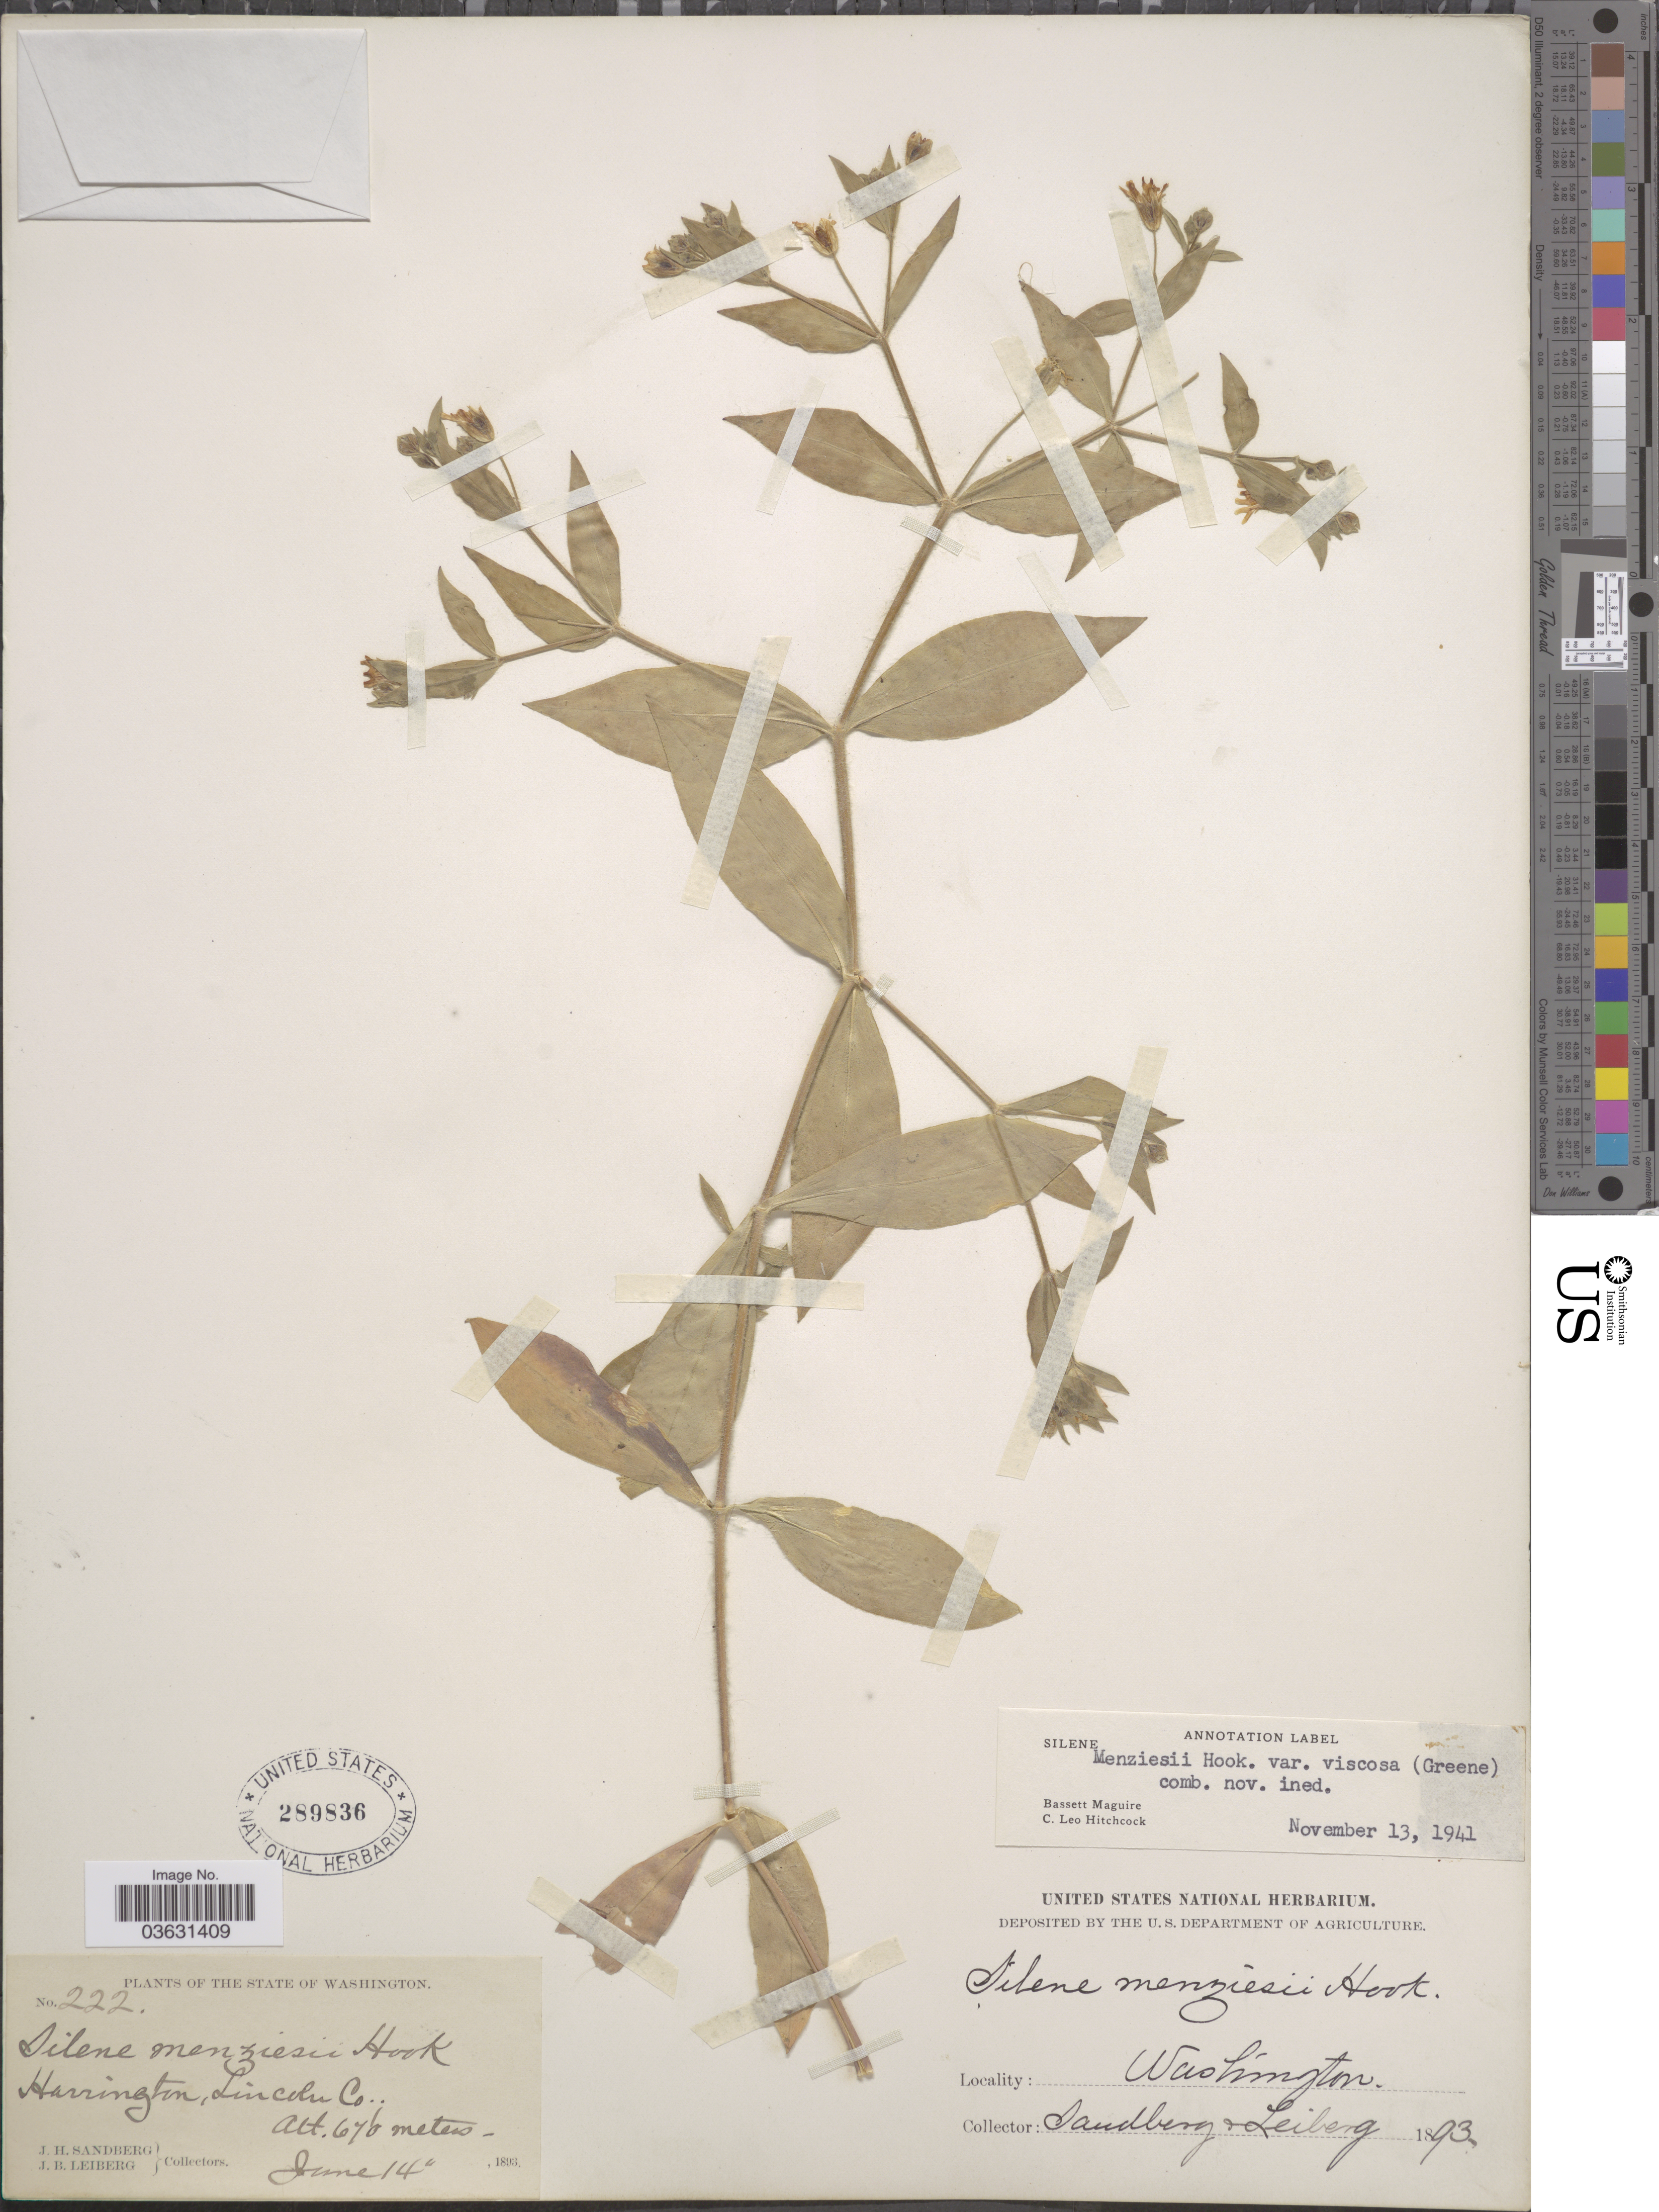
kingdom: Plantae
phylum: Tracheophyta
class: Magnoliopsida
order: Caryophyllales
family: Caryophyllaceae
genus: Silene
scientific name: Silene menziesii var. viscosa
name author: (Greene) C.L. Hitchc. & Maguire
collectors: J. H. Sandberg & J. B. Leiberg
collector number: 222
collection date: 1893-06-14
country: United States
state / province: Washington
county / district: Lincoln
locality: Harrington, Lincoln Co.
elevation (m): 670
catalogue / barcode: US 289836